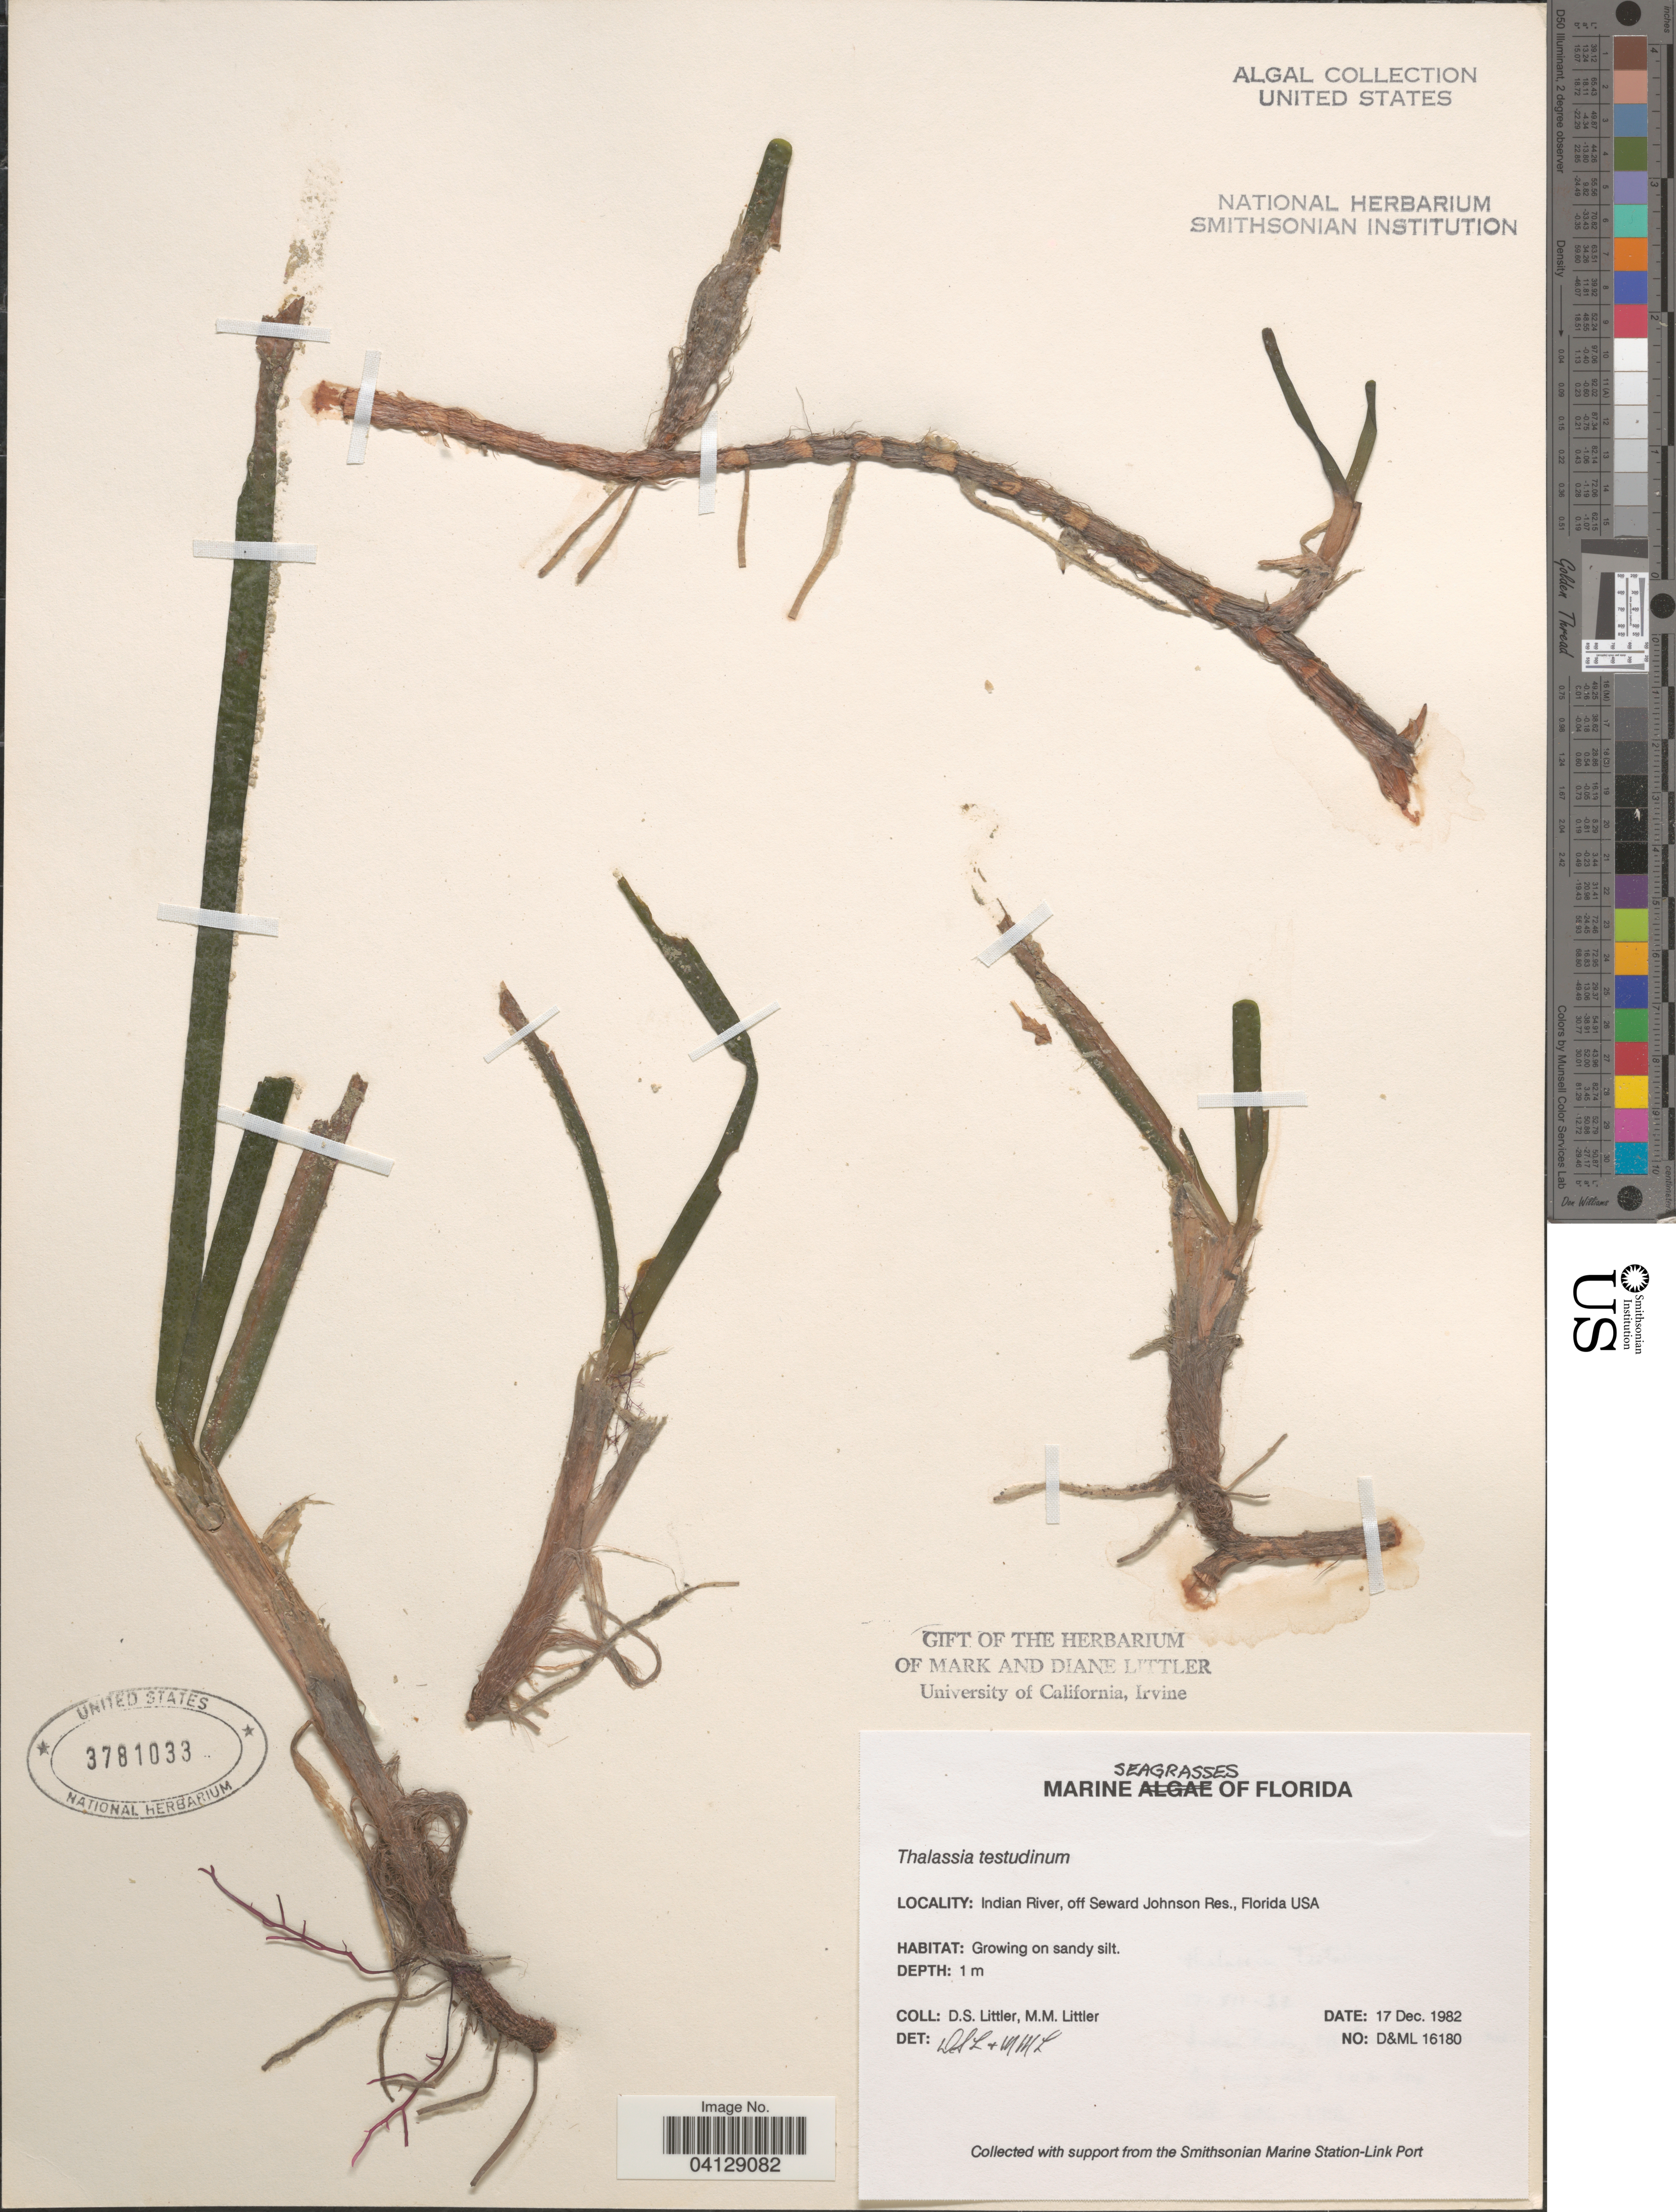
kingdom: Plantae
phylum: Tracheophyta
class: Liliopsida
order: Alismatales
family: Hydrocharitaceae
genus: Thalassia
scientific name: Thalassia testudinum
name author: Banks & Sol. ex K.D. Koenig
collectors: D. S. Littler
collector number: D&ML16180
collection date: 1982-12-17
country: United States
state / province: Florida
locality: Indian River, off Seward Johnson Res.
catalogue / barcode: US 3781033